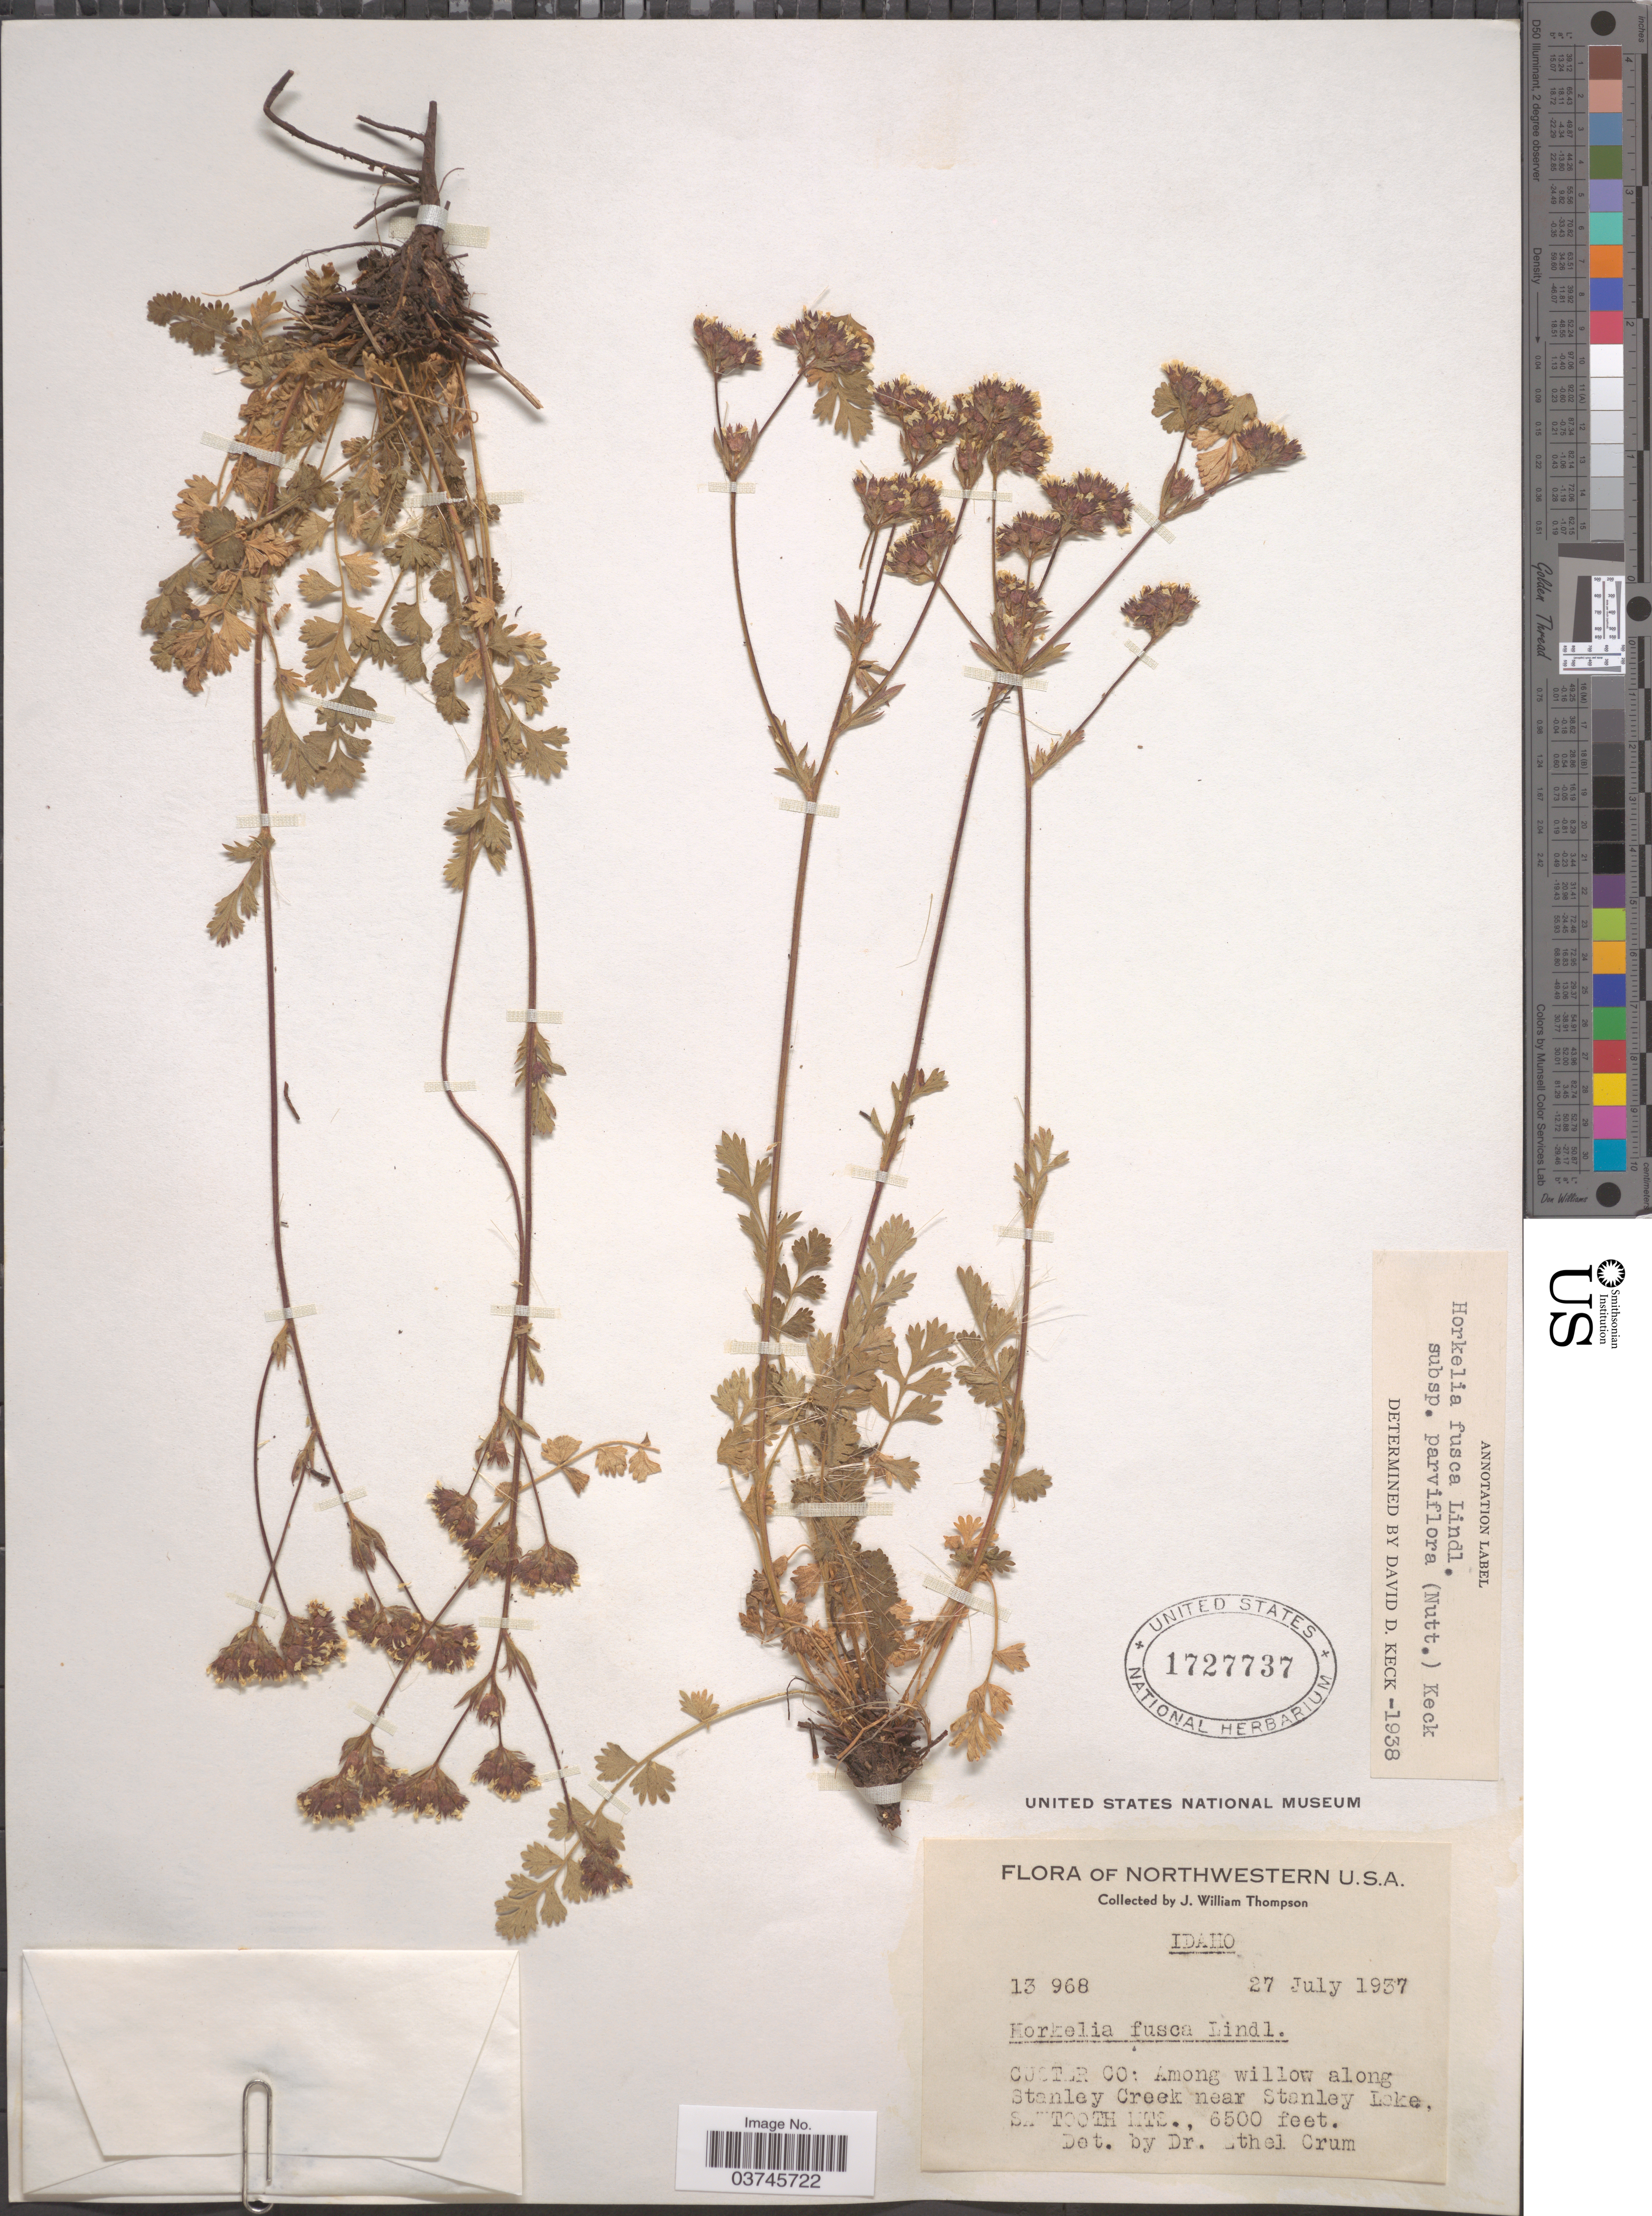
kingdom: Plantae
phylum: Tracheophyta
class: Magnoliopsida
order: Rosales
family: Rosaceae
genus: Potentilla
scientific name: Potentilla douglasii var. parviflora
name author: (Nutt. ex Hook. & Arn.) J.T. Howell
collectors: J. W. Thompson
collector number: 13968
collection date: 1937-07-27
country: United States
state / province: Idaho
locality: Custer Co: Among willow along Stanley Creek near Stanley Lake, Sawtooth Mts.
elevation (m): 1981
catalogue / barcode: US 1727737